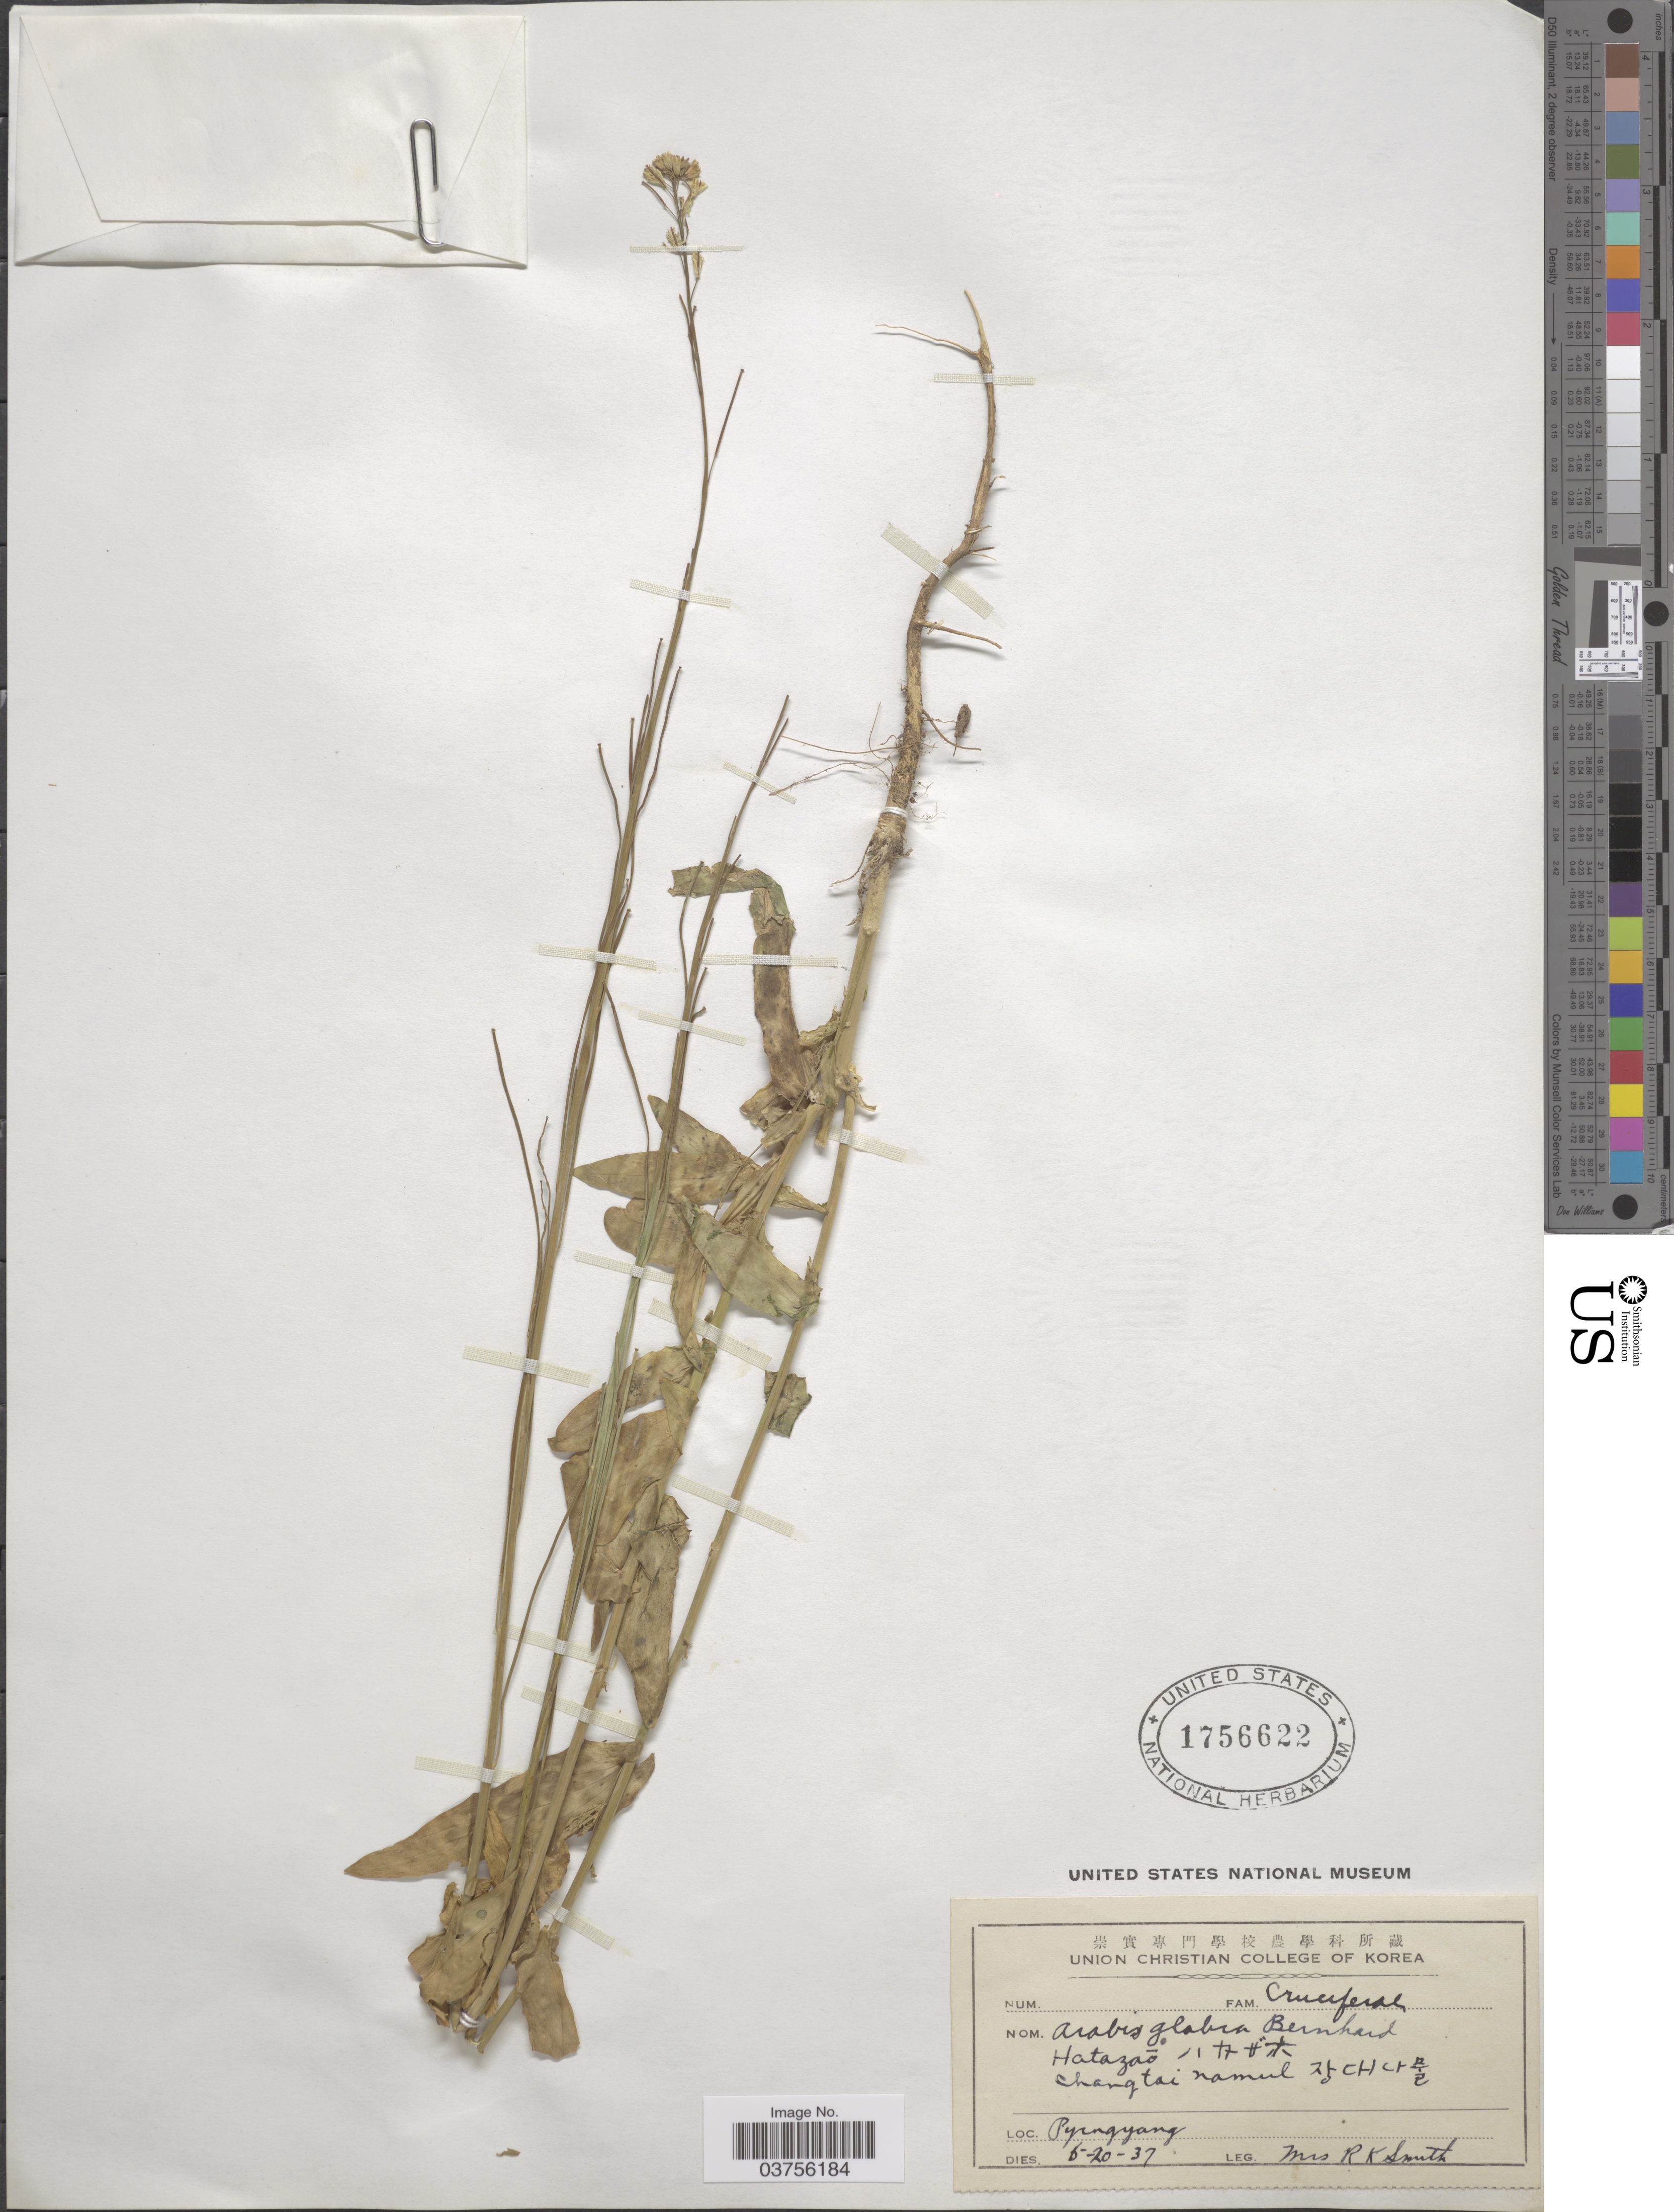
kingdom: Plantae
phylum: Tracheophyta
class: Magnoliopsida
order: Brassicales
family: Brassicaceae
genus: Turritis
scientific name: Turritis glabra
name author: L.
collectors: Mrs. R. K. Smith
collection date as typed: Transcribed d/m/y: 20/6/37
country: North Korea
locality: Pyengyang.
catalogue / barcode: US 1756622